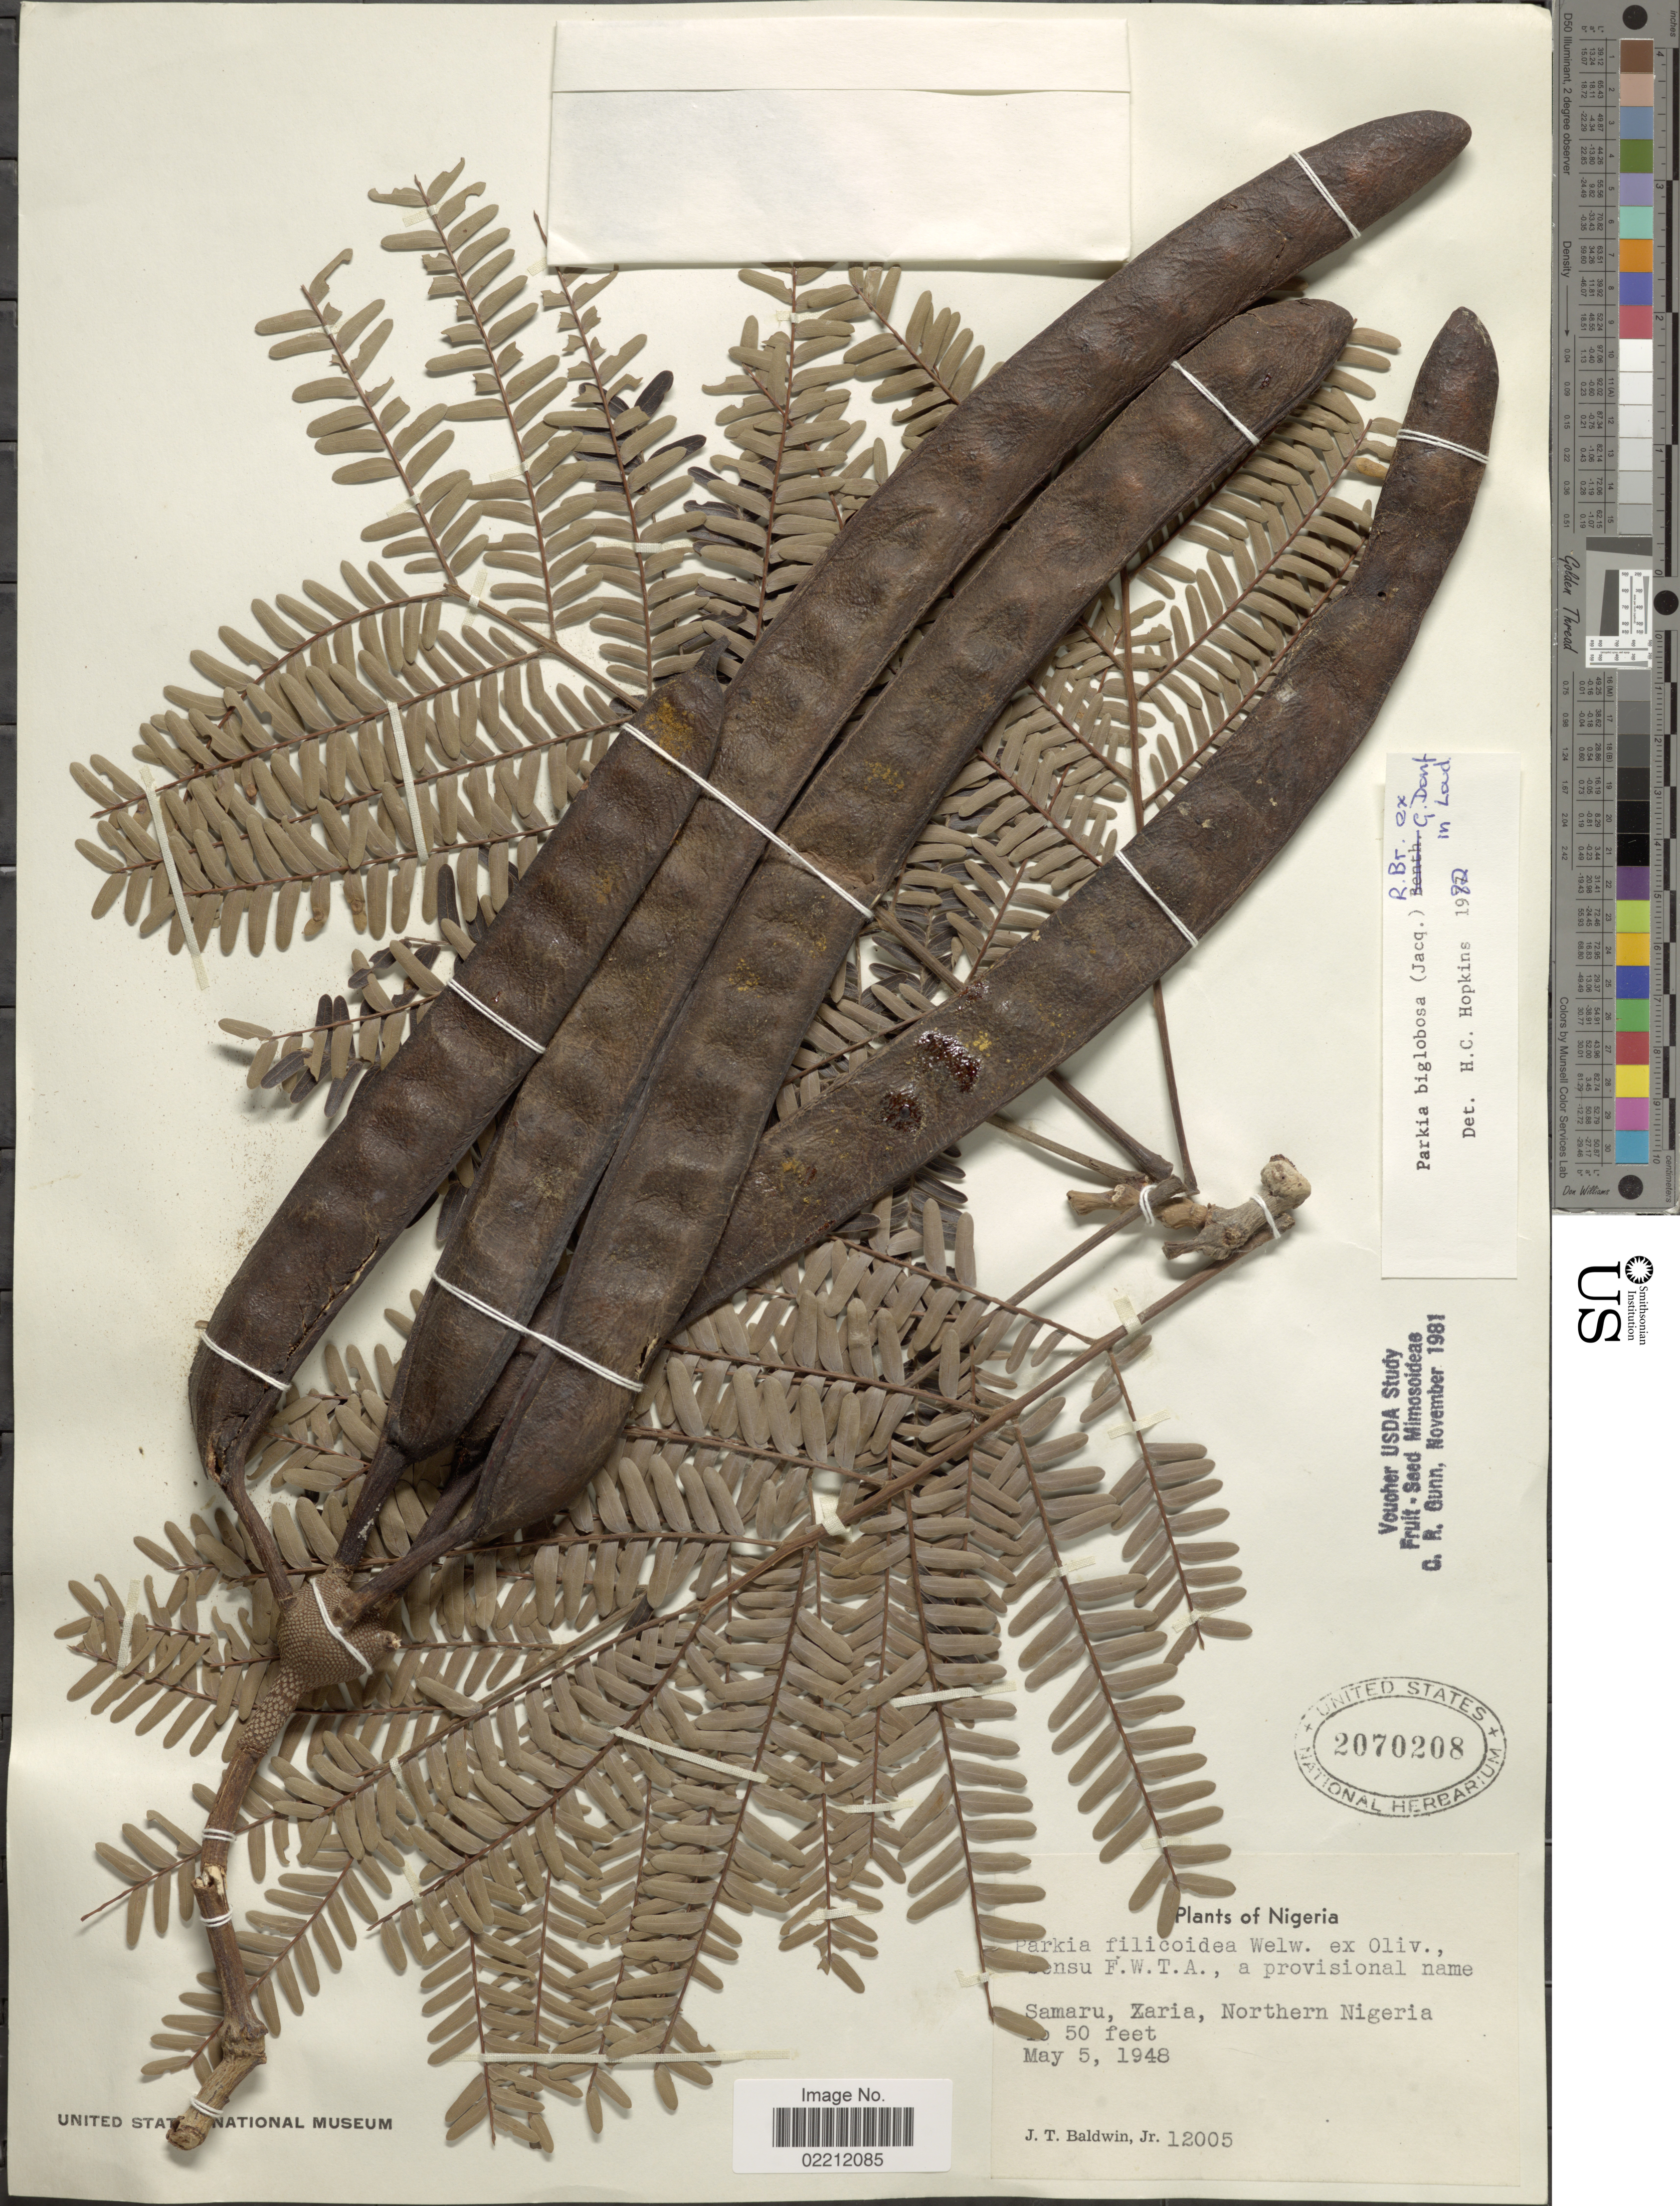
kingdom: Plantae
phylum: Tracheophyta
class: Magnoliopsida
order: Fabales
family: Fabaceae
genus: Parkia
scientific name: Parkia biglobosa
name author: (Jacq.) R. Br. ex G. Don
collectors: J. T. Baldwin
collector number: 12005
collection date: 1948-05-05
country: Nigeria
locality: Samaru, Zaria Northern Nigeria.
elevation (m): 15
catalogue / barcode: US 2070208